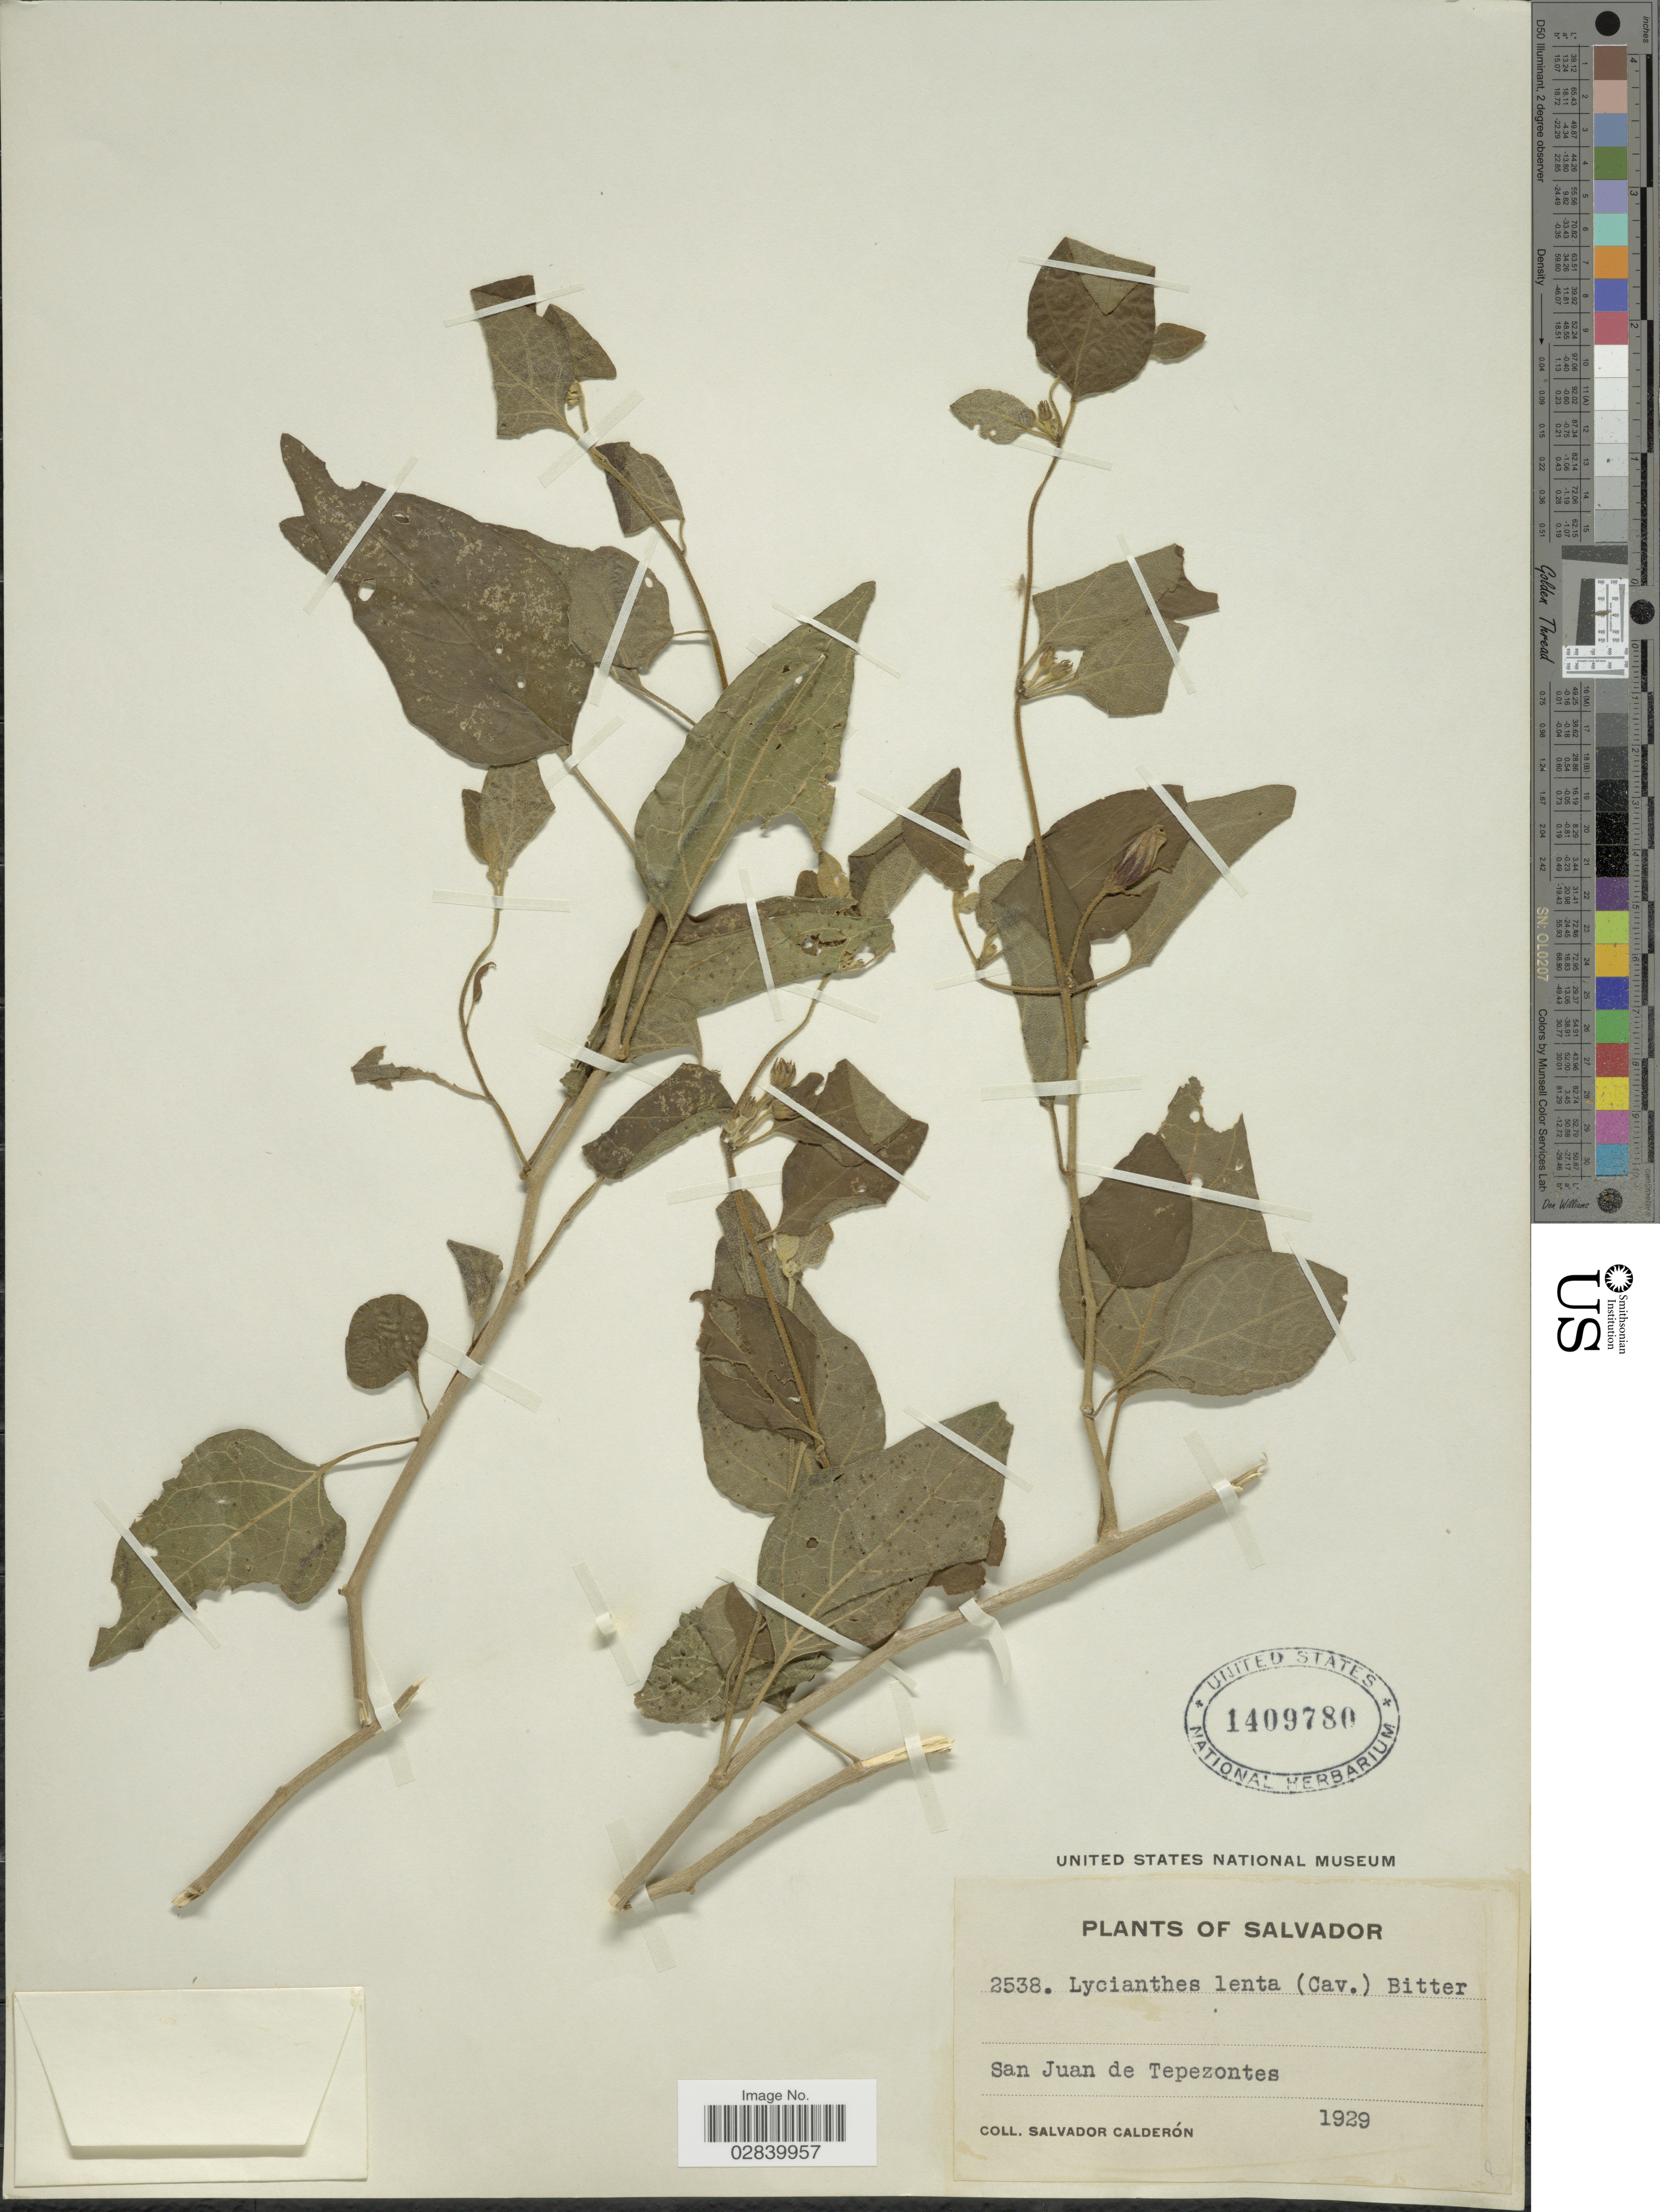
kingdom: Plantae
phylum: Tracheophyta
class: Magnoliopsida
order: Solanales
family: Solanaceae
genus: Lycianthes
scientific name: Lycianthes lenta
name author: (Cav.) Bitter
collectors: S. Calderón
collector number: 2538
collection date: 1929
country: El Salvador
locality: San Juan de Tepezontes.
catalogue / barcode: US 1409780